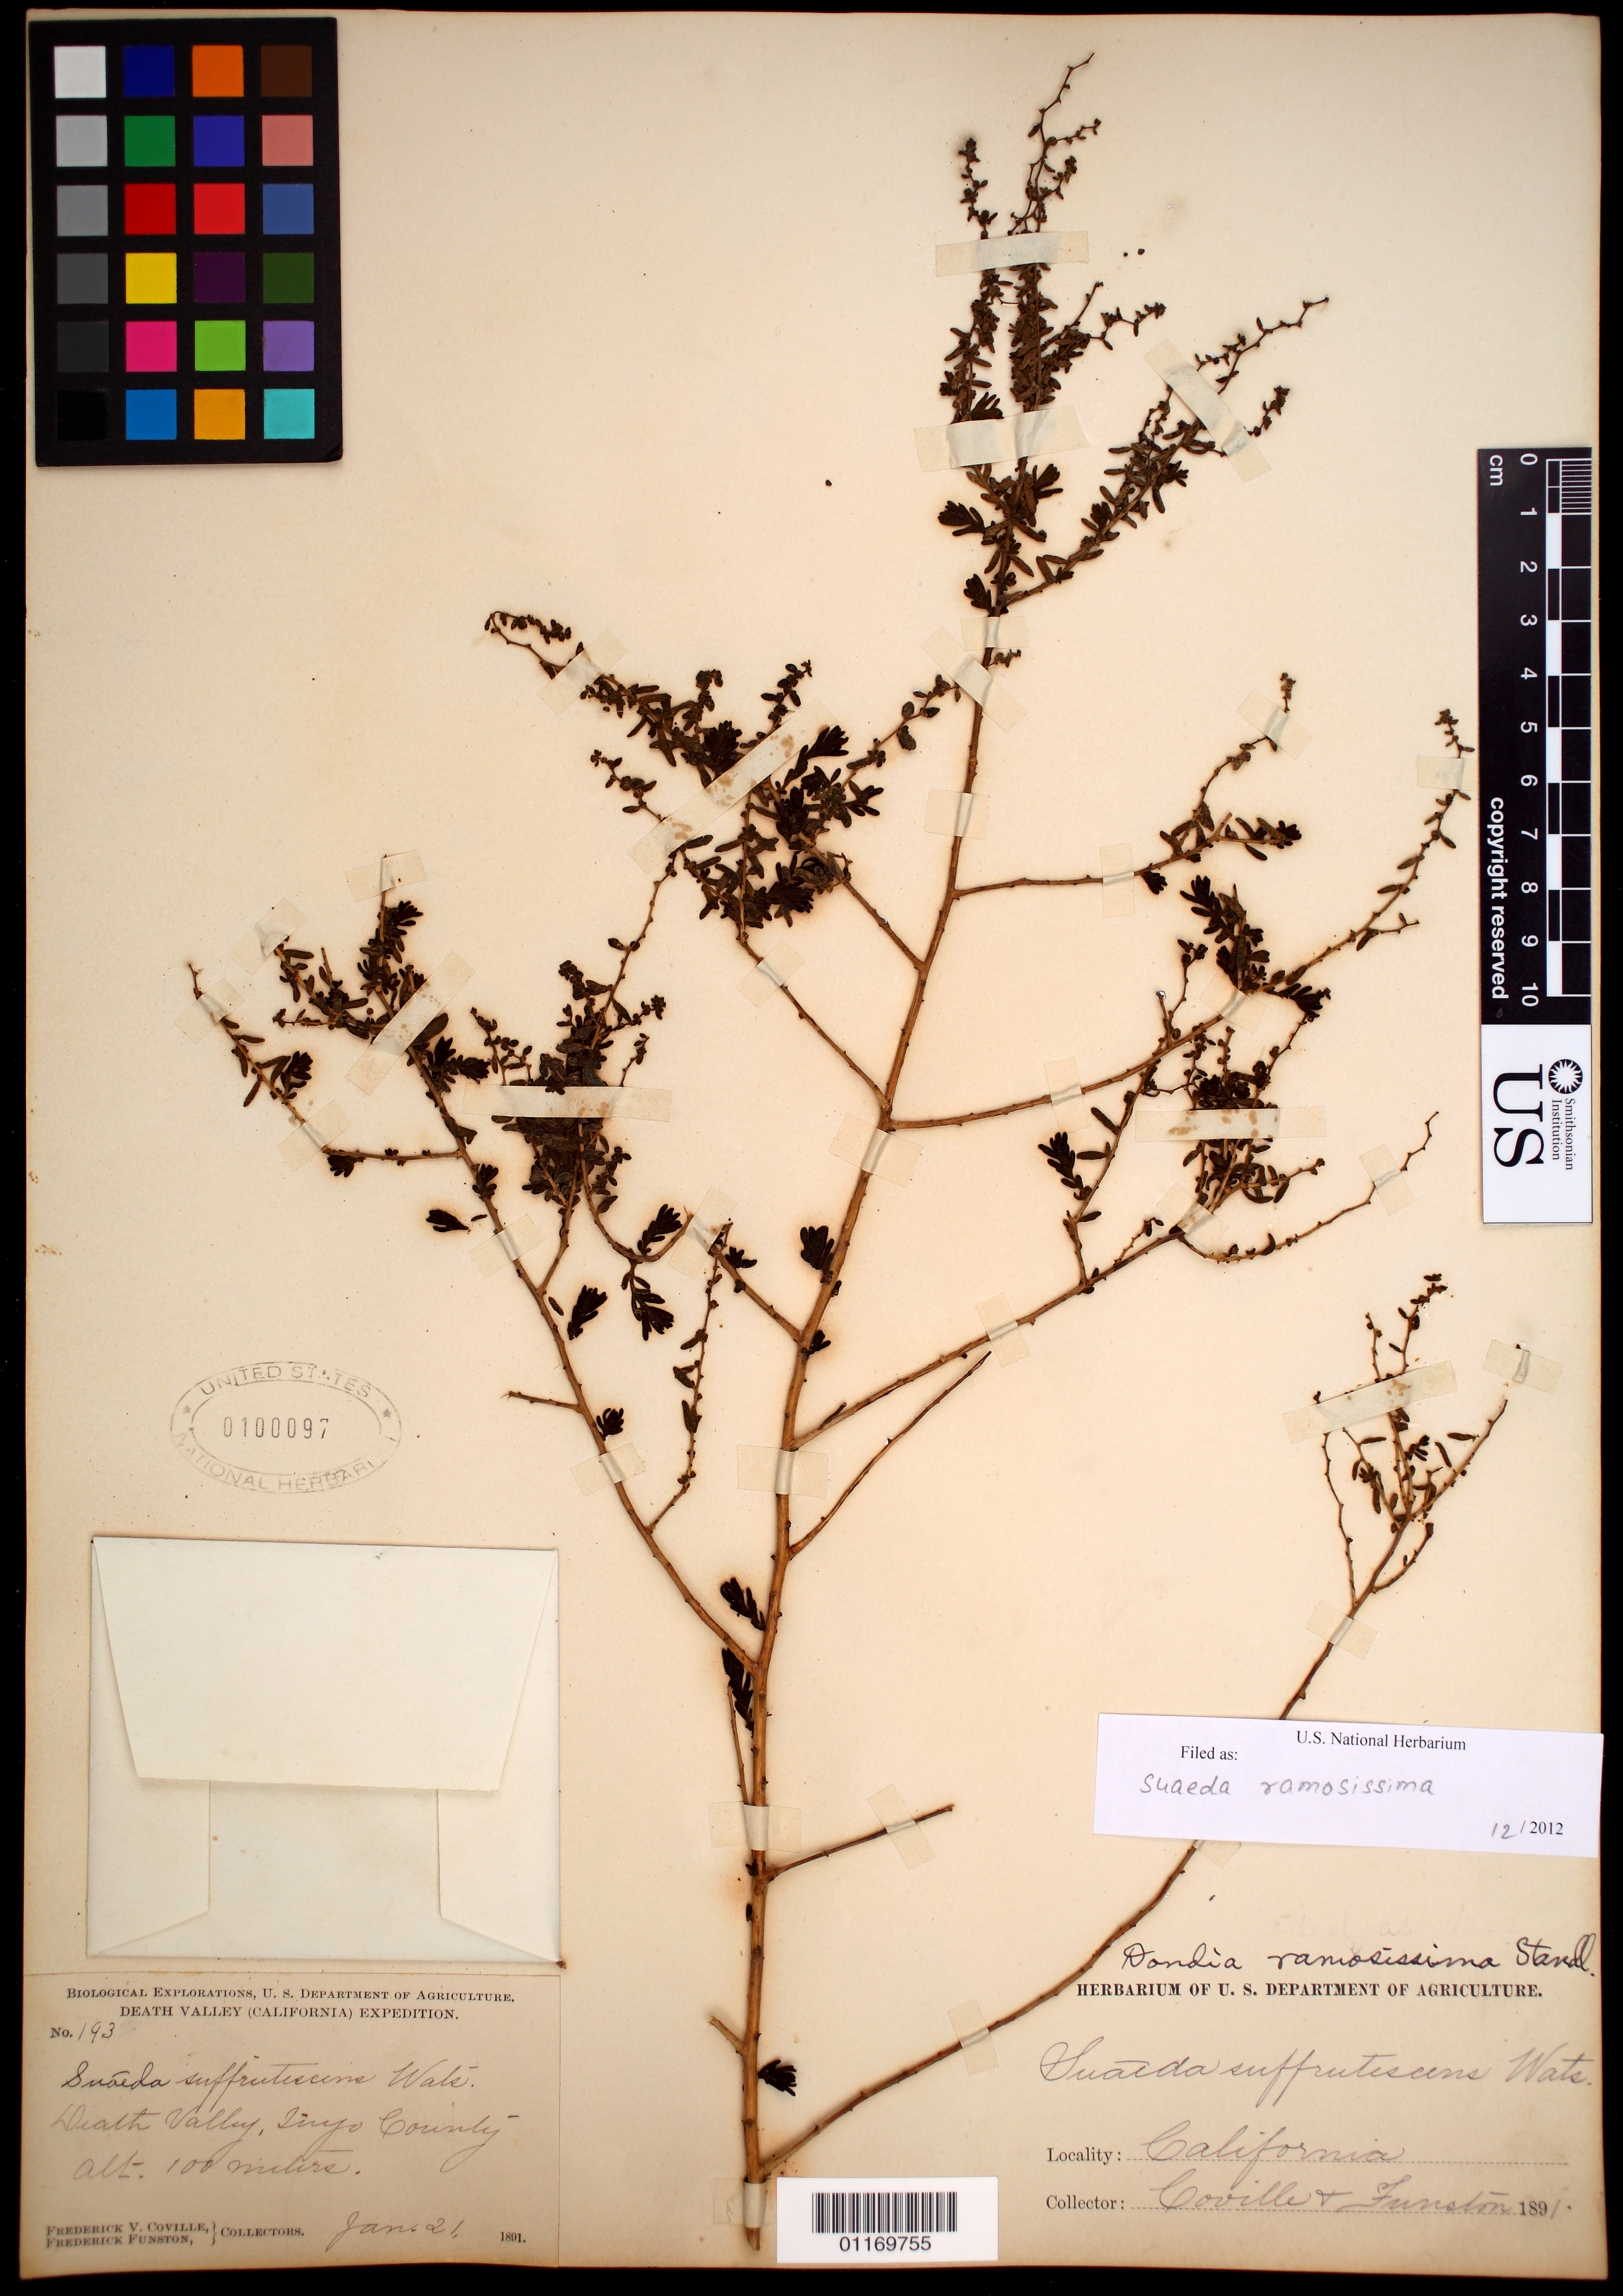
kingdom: Plantae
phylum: Tracheophyta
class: Magnoliopsida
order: Caryophyllales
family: Amaranthaceae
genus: Suaeda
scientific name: Suaeda ramosissima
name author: (Standl.) I.M. Johnst.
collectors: F. V. Coville & F. Funston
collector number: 193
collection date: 1891-01-21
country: United States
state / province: California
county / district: Inyo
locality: Death Valley.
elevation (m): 100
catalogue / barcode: US 100097